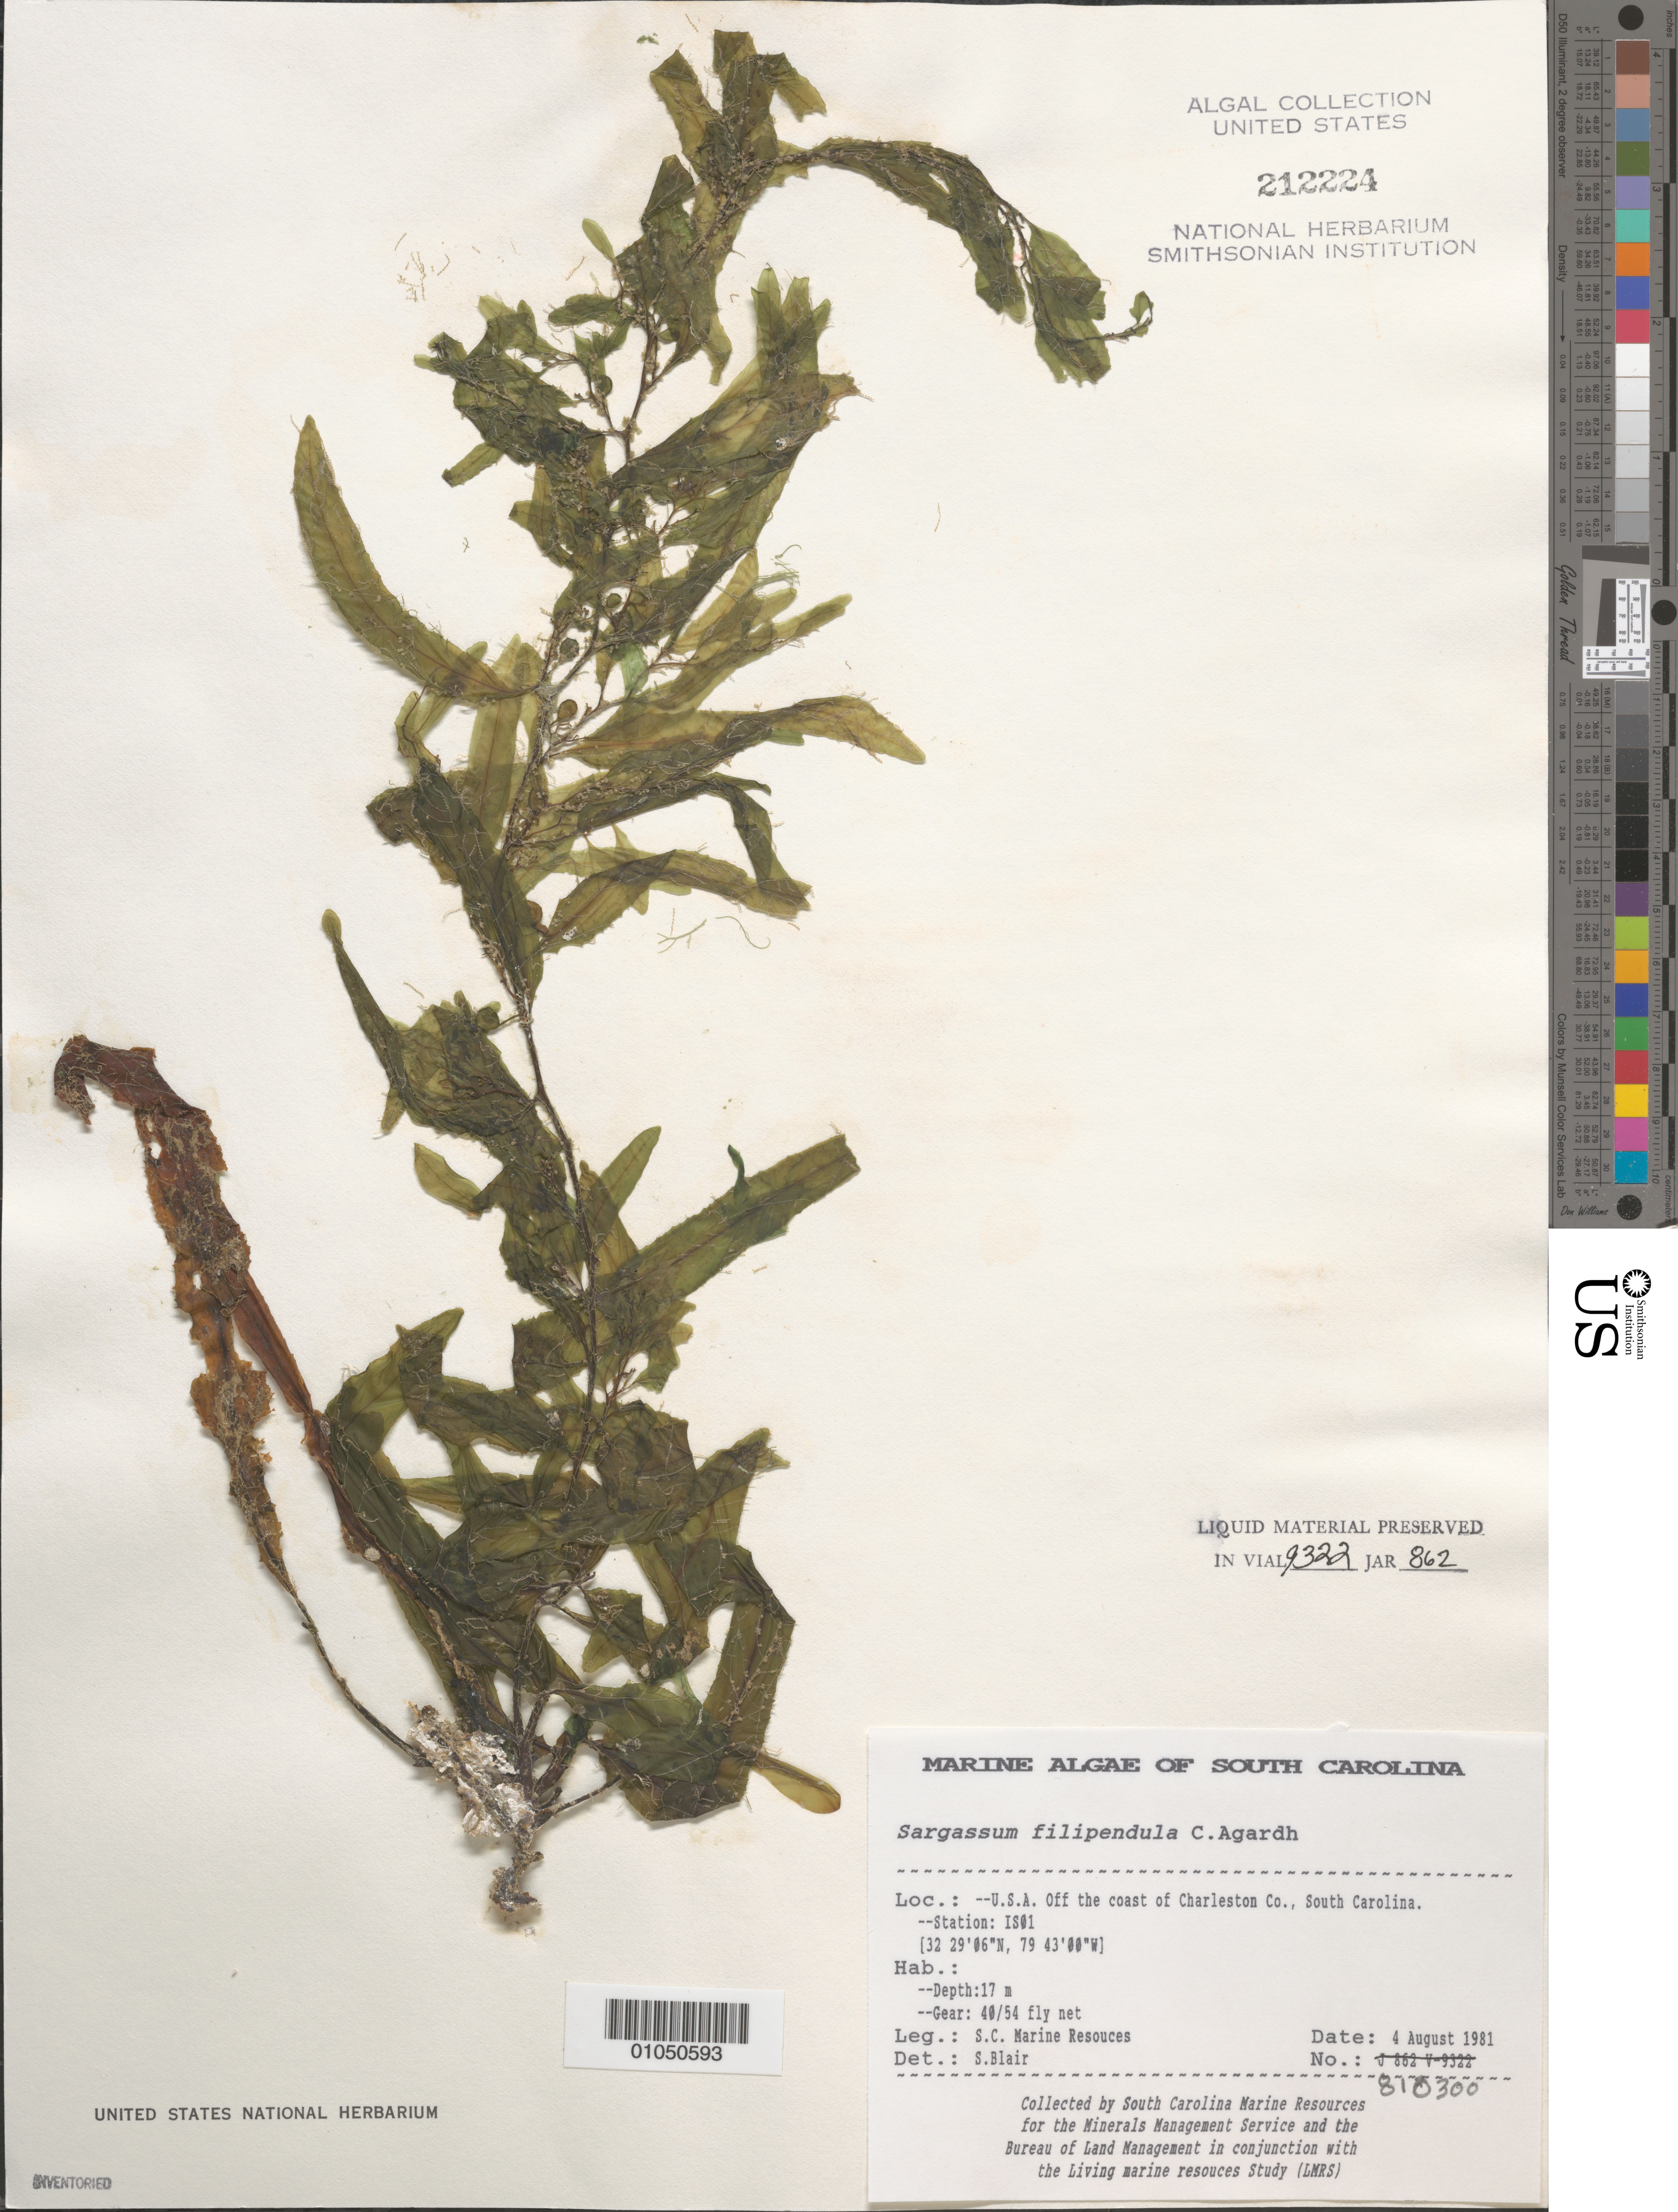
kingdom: Chromista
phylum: Ochrophyta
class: Phaeophyceae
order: Fucales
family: Sargassaceae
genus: Sargassum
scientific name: Sargassum filipendula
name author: C. Agardh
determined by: Blair, S. M.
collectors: South Carolina Marine Resources for BLM/MMS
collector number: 810300 Station IS01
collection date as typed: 04 Aug 1981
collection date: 1981-08-04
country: United States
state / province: South Carolina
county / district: Charleston County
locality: Off coast of Charleston County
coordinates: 32 29'06" N, 79 43'00" W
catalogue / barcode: US 212224